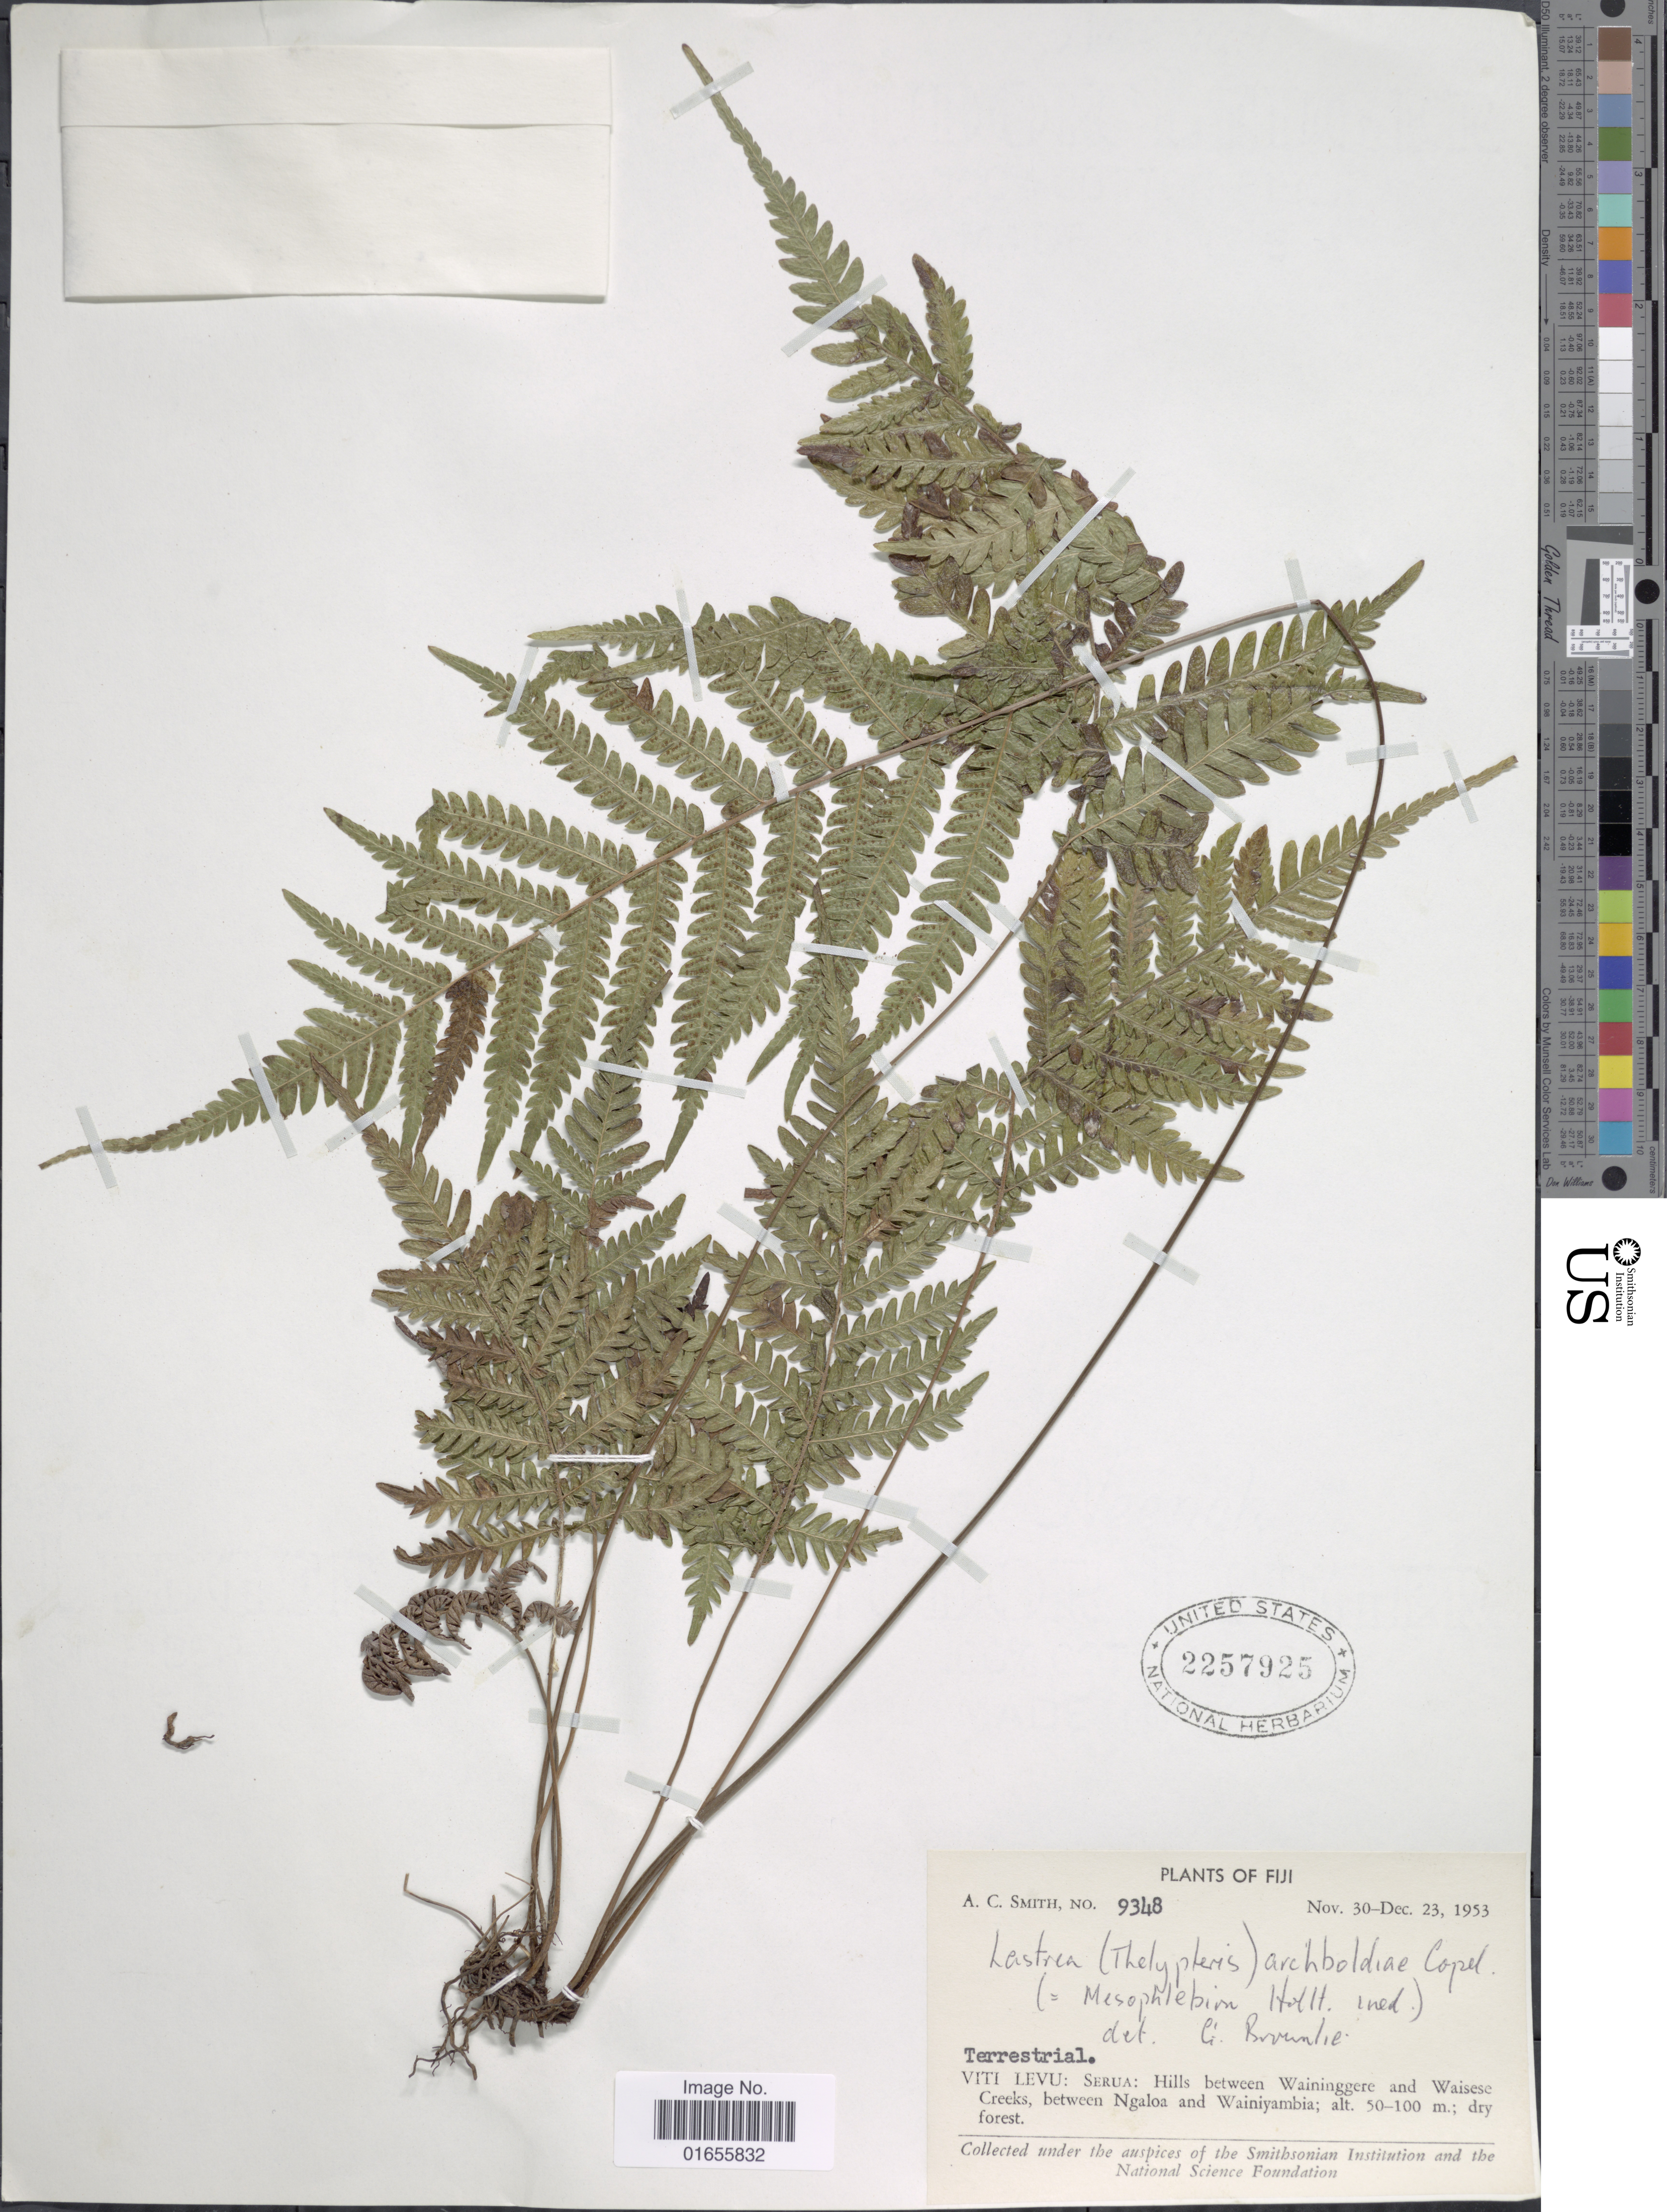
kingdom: Plantae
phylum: Tracheophyta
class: Polypodiopsida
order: Polypodiales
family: Thelypteridaceae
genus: Plesioneuron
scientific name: Plesioneuron archboldiae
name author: (Copel.) Holttum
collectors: A. C. Smith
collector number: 9348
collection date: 1953-11-30/1953-12-23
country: Fiji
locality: Viti Levu: Serua: Hills between Waininggere and Waises Creeks, between Ngaloa and Wainiyambia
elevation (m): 50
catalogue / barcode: US 2257925